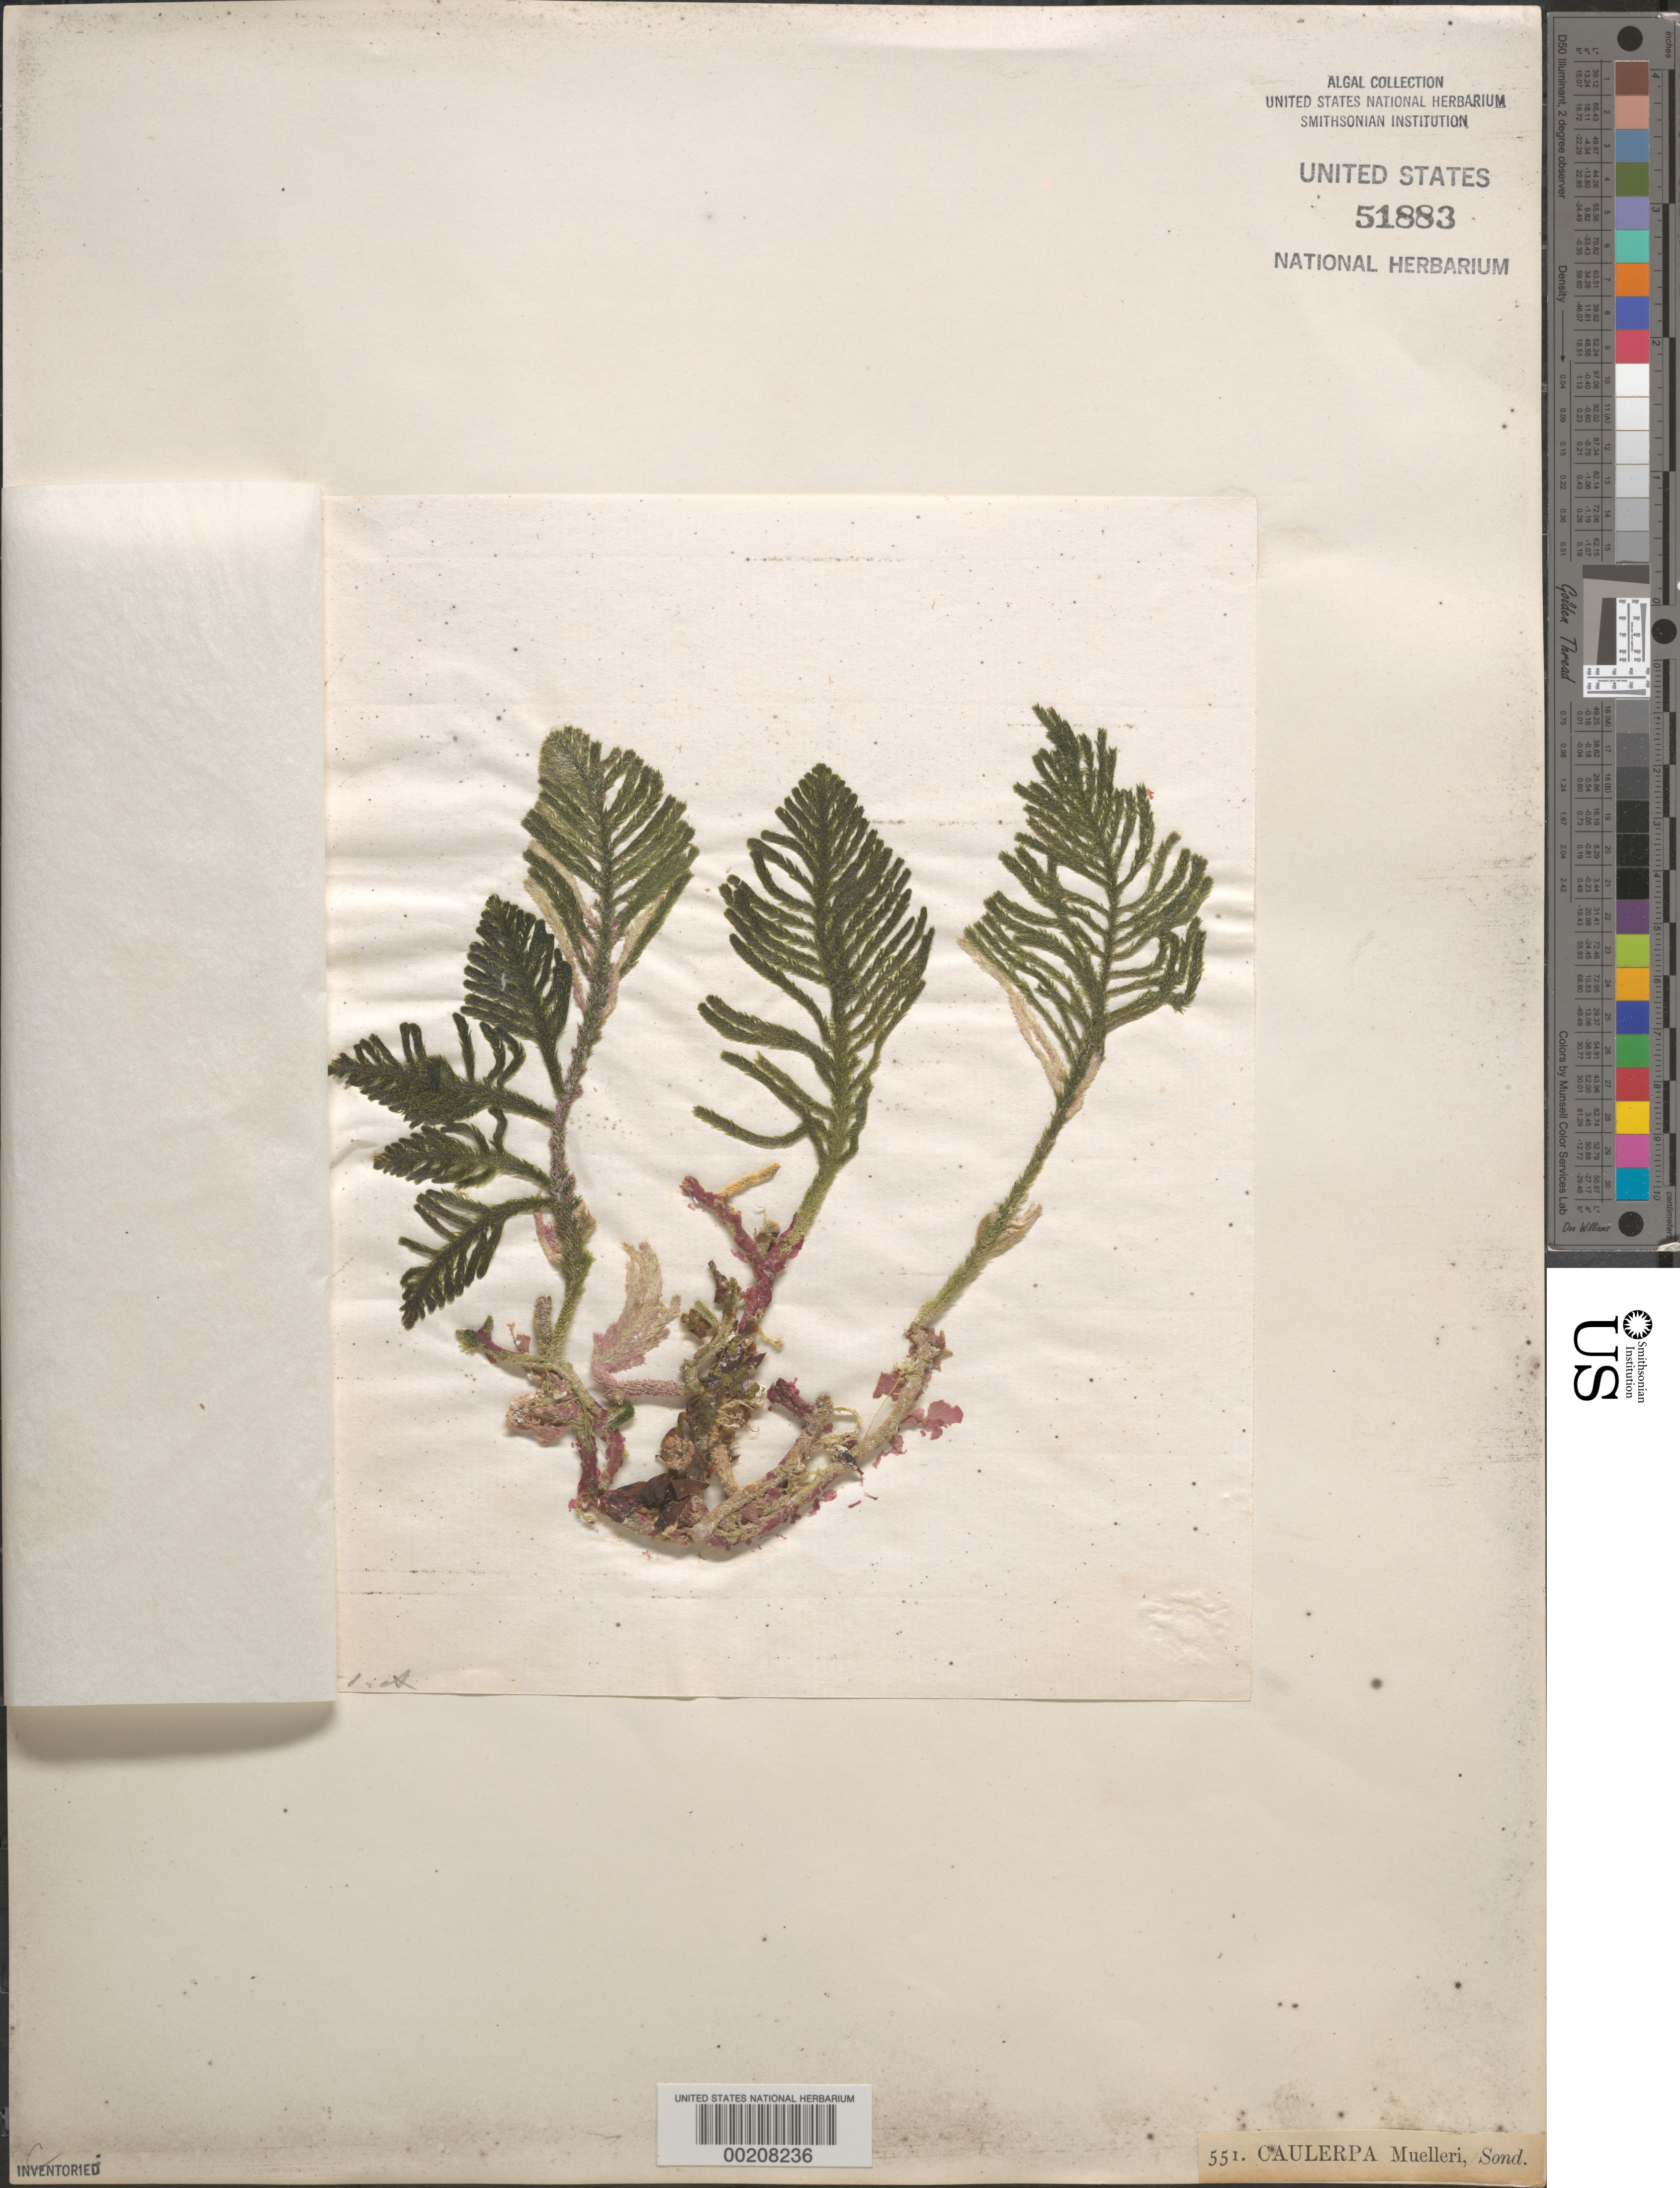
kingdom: Plantae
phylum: Chlorophyta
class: Ulvophyceae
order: Bryopsidales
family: Caulerpaceae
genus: Caulerpa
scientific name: Caulerpa muelleri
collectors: W. Harvey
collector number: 551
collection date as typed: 1854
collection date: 1854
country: Australia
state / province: Western Australia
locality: Fremantle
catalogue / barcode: US 51883